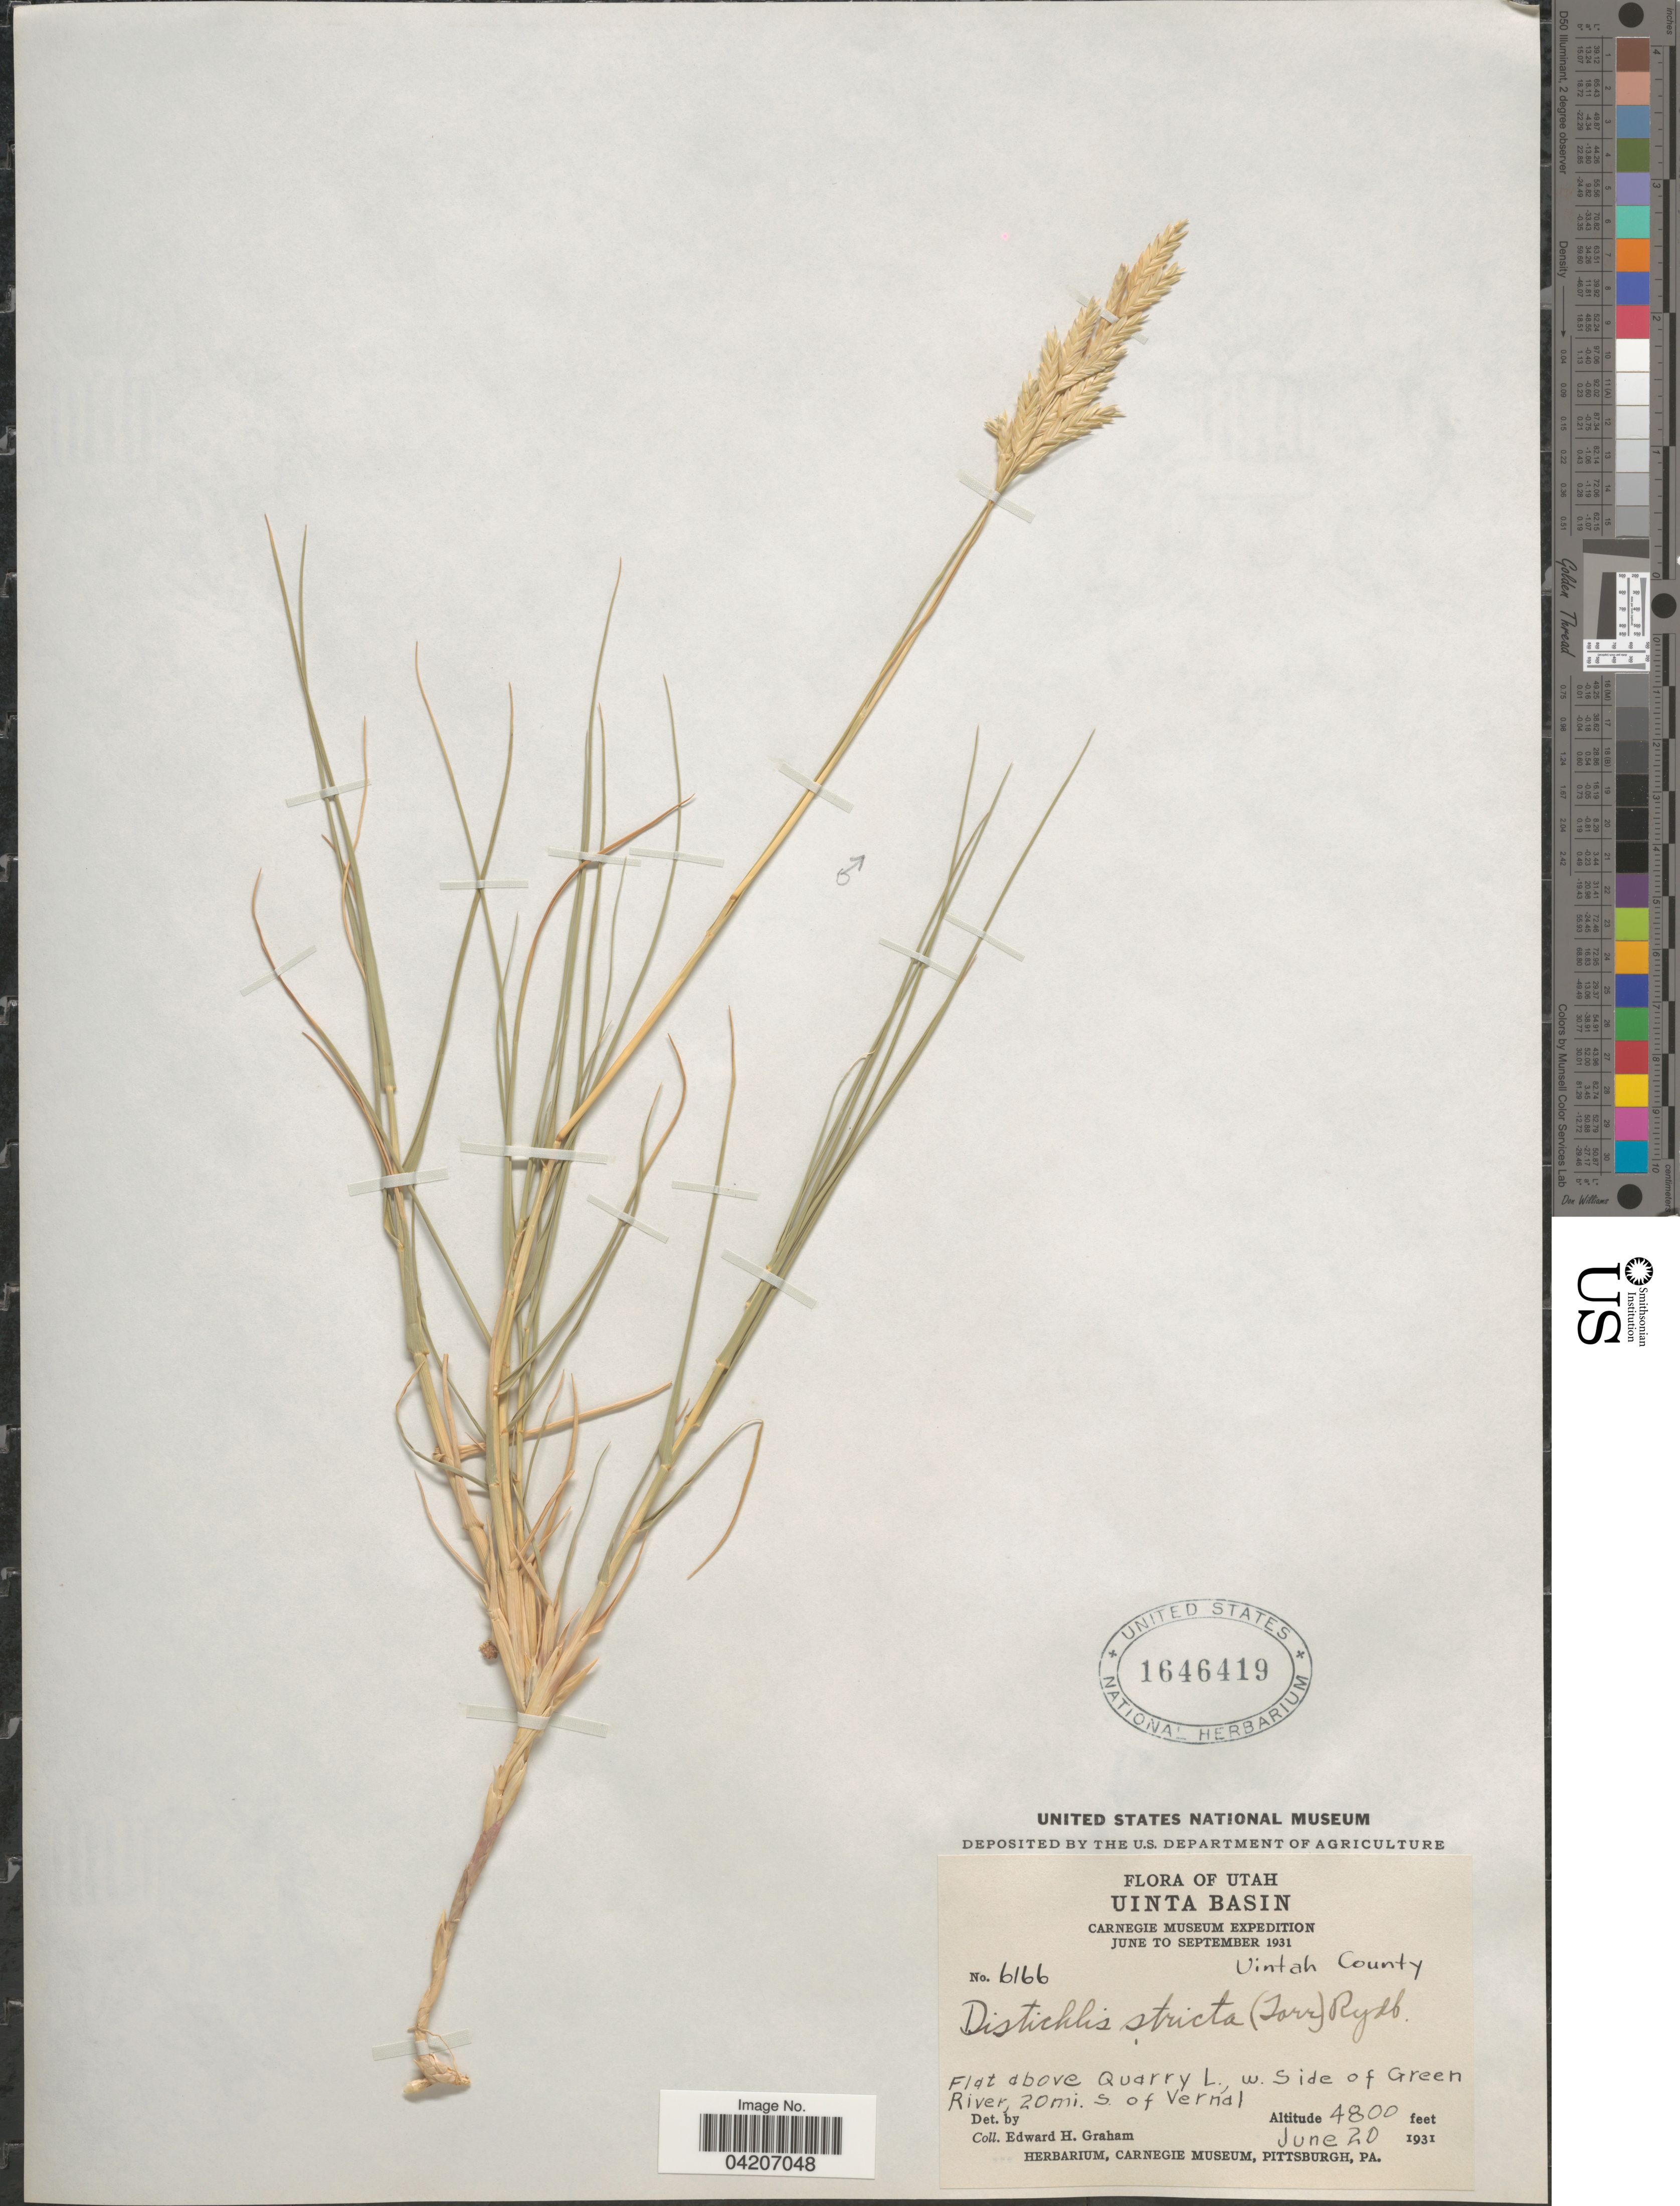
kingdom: Plantae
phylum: Tracheophyta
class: Liliopsida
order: Poales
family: Poaceae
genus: Distichlis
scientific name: Distichlis spicata subsp. stricta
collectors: E. H. Graham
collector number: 6166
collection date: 1931-06-20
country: United States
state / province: Utah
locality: Uinta Basin. Carnegie Museum Expedition June to September 1931. Uintah County. Flat above Quarry L., w. side of Green River, 20 mi. S. of Vernal.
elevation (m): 1463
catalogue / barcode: US 1646419